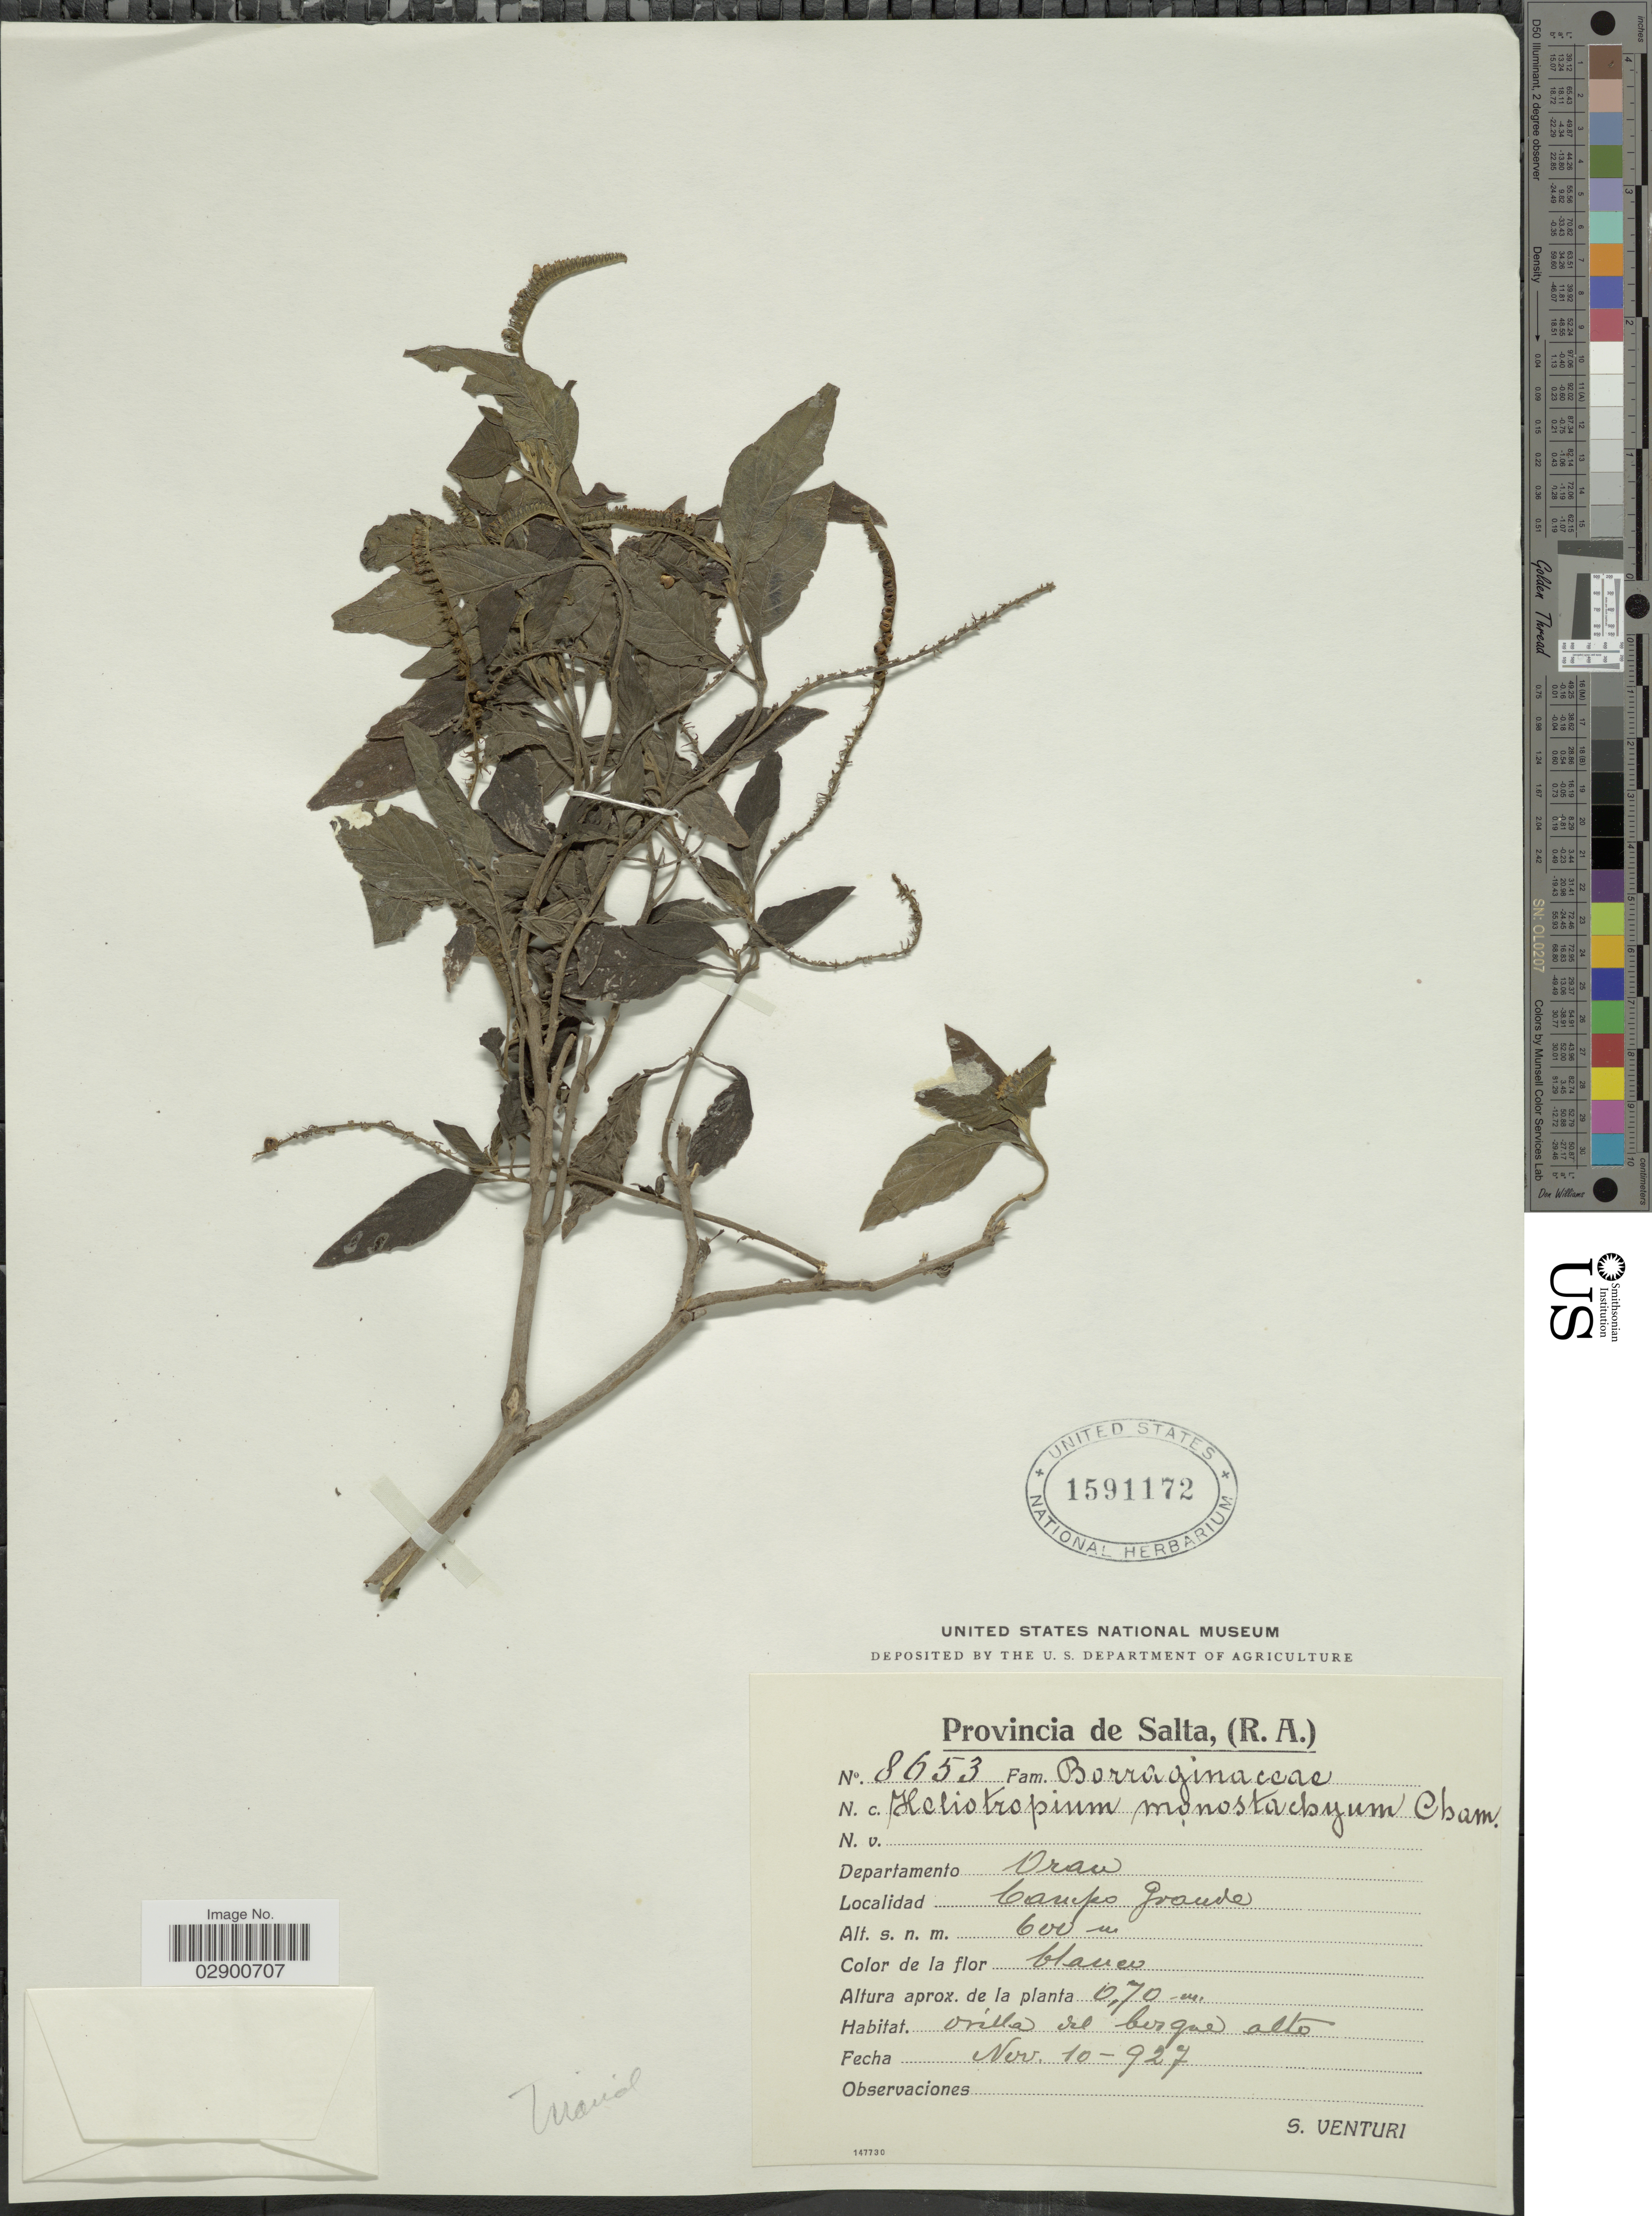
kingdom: Plantae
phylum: Tracheophyta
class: Magnoliopsida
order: Boraginales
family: Heliotropiaceae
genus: Heliotropium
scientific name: Heliotropium transalpinum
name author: Vell.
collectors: S. Venturi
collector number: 8653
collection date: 1927-10-11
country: Argentina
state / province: Salta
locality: Departamento Oran. Campo Grande.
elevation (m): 600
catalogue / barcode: US 1591172